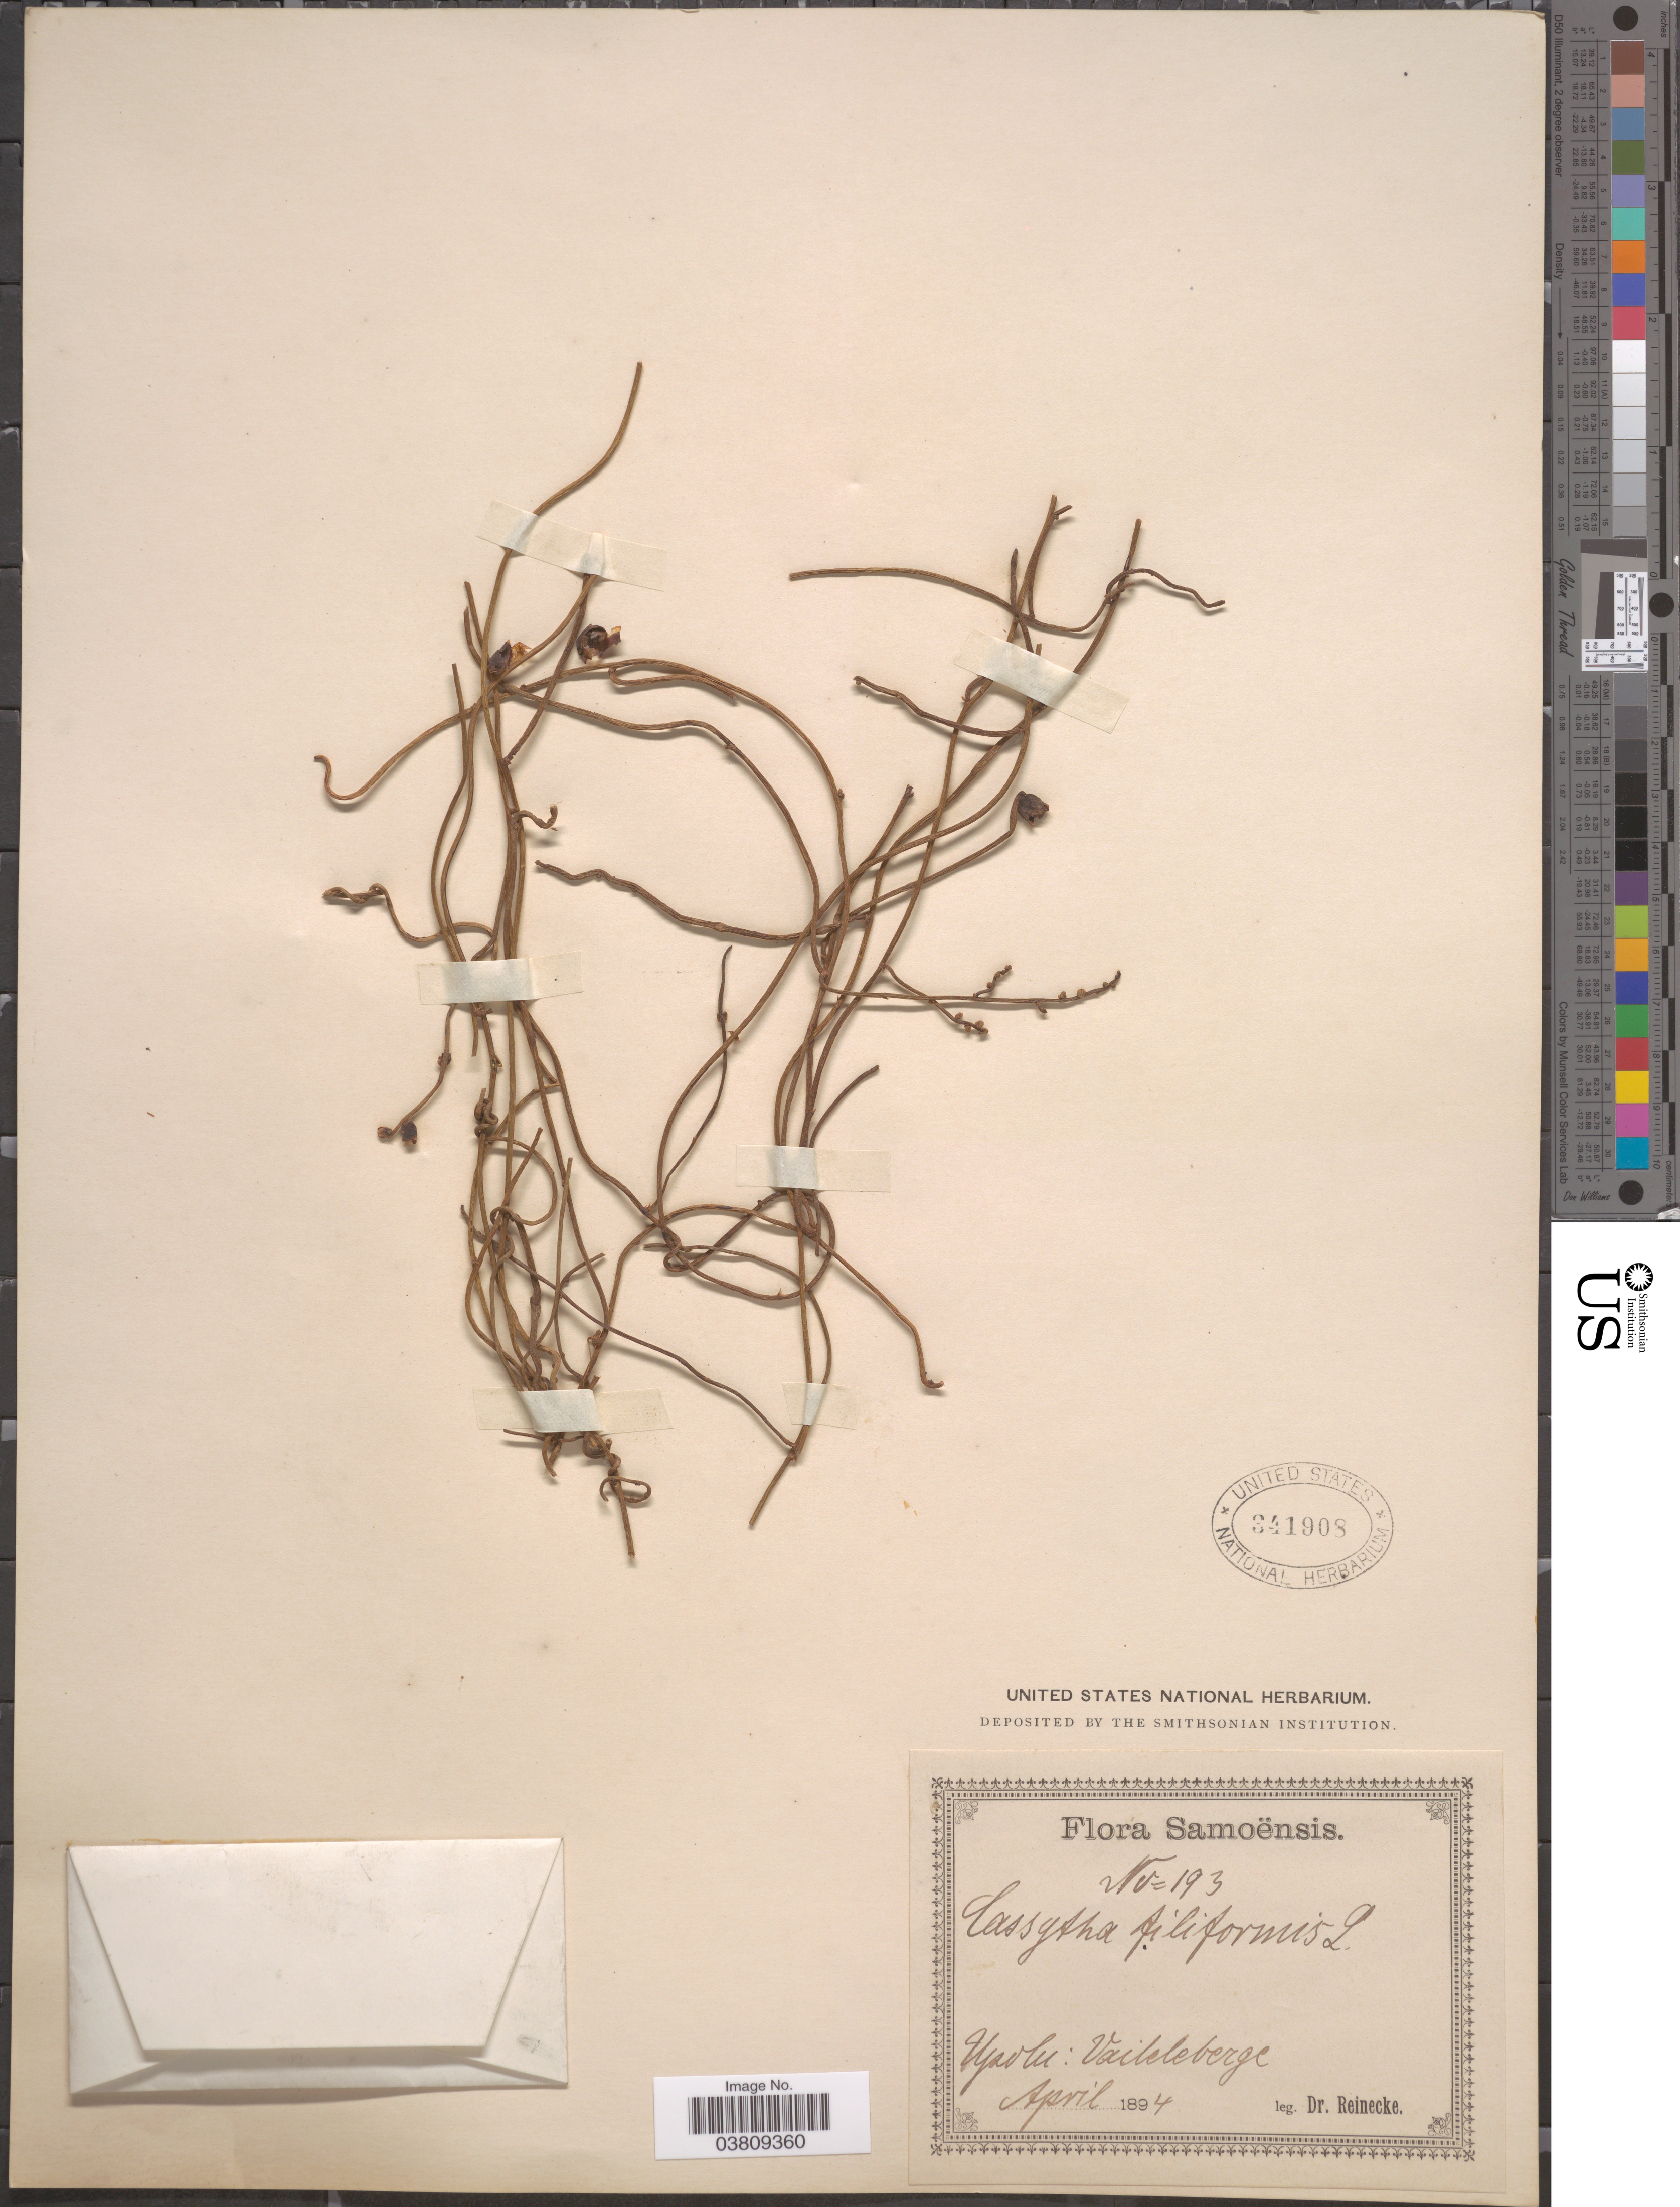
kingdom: Plantae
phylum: Tracheophyta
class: Magnoliopsida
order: Laurales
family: Lauraceae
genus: Cassytha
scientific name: Cassytha filiformis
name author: L.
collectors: -- Reinecke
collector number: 193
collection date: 1894-04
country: Samoa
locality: Samoënsis. Upolu: Vaileleberge.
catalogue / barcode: US 341908